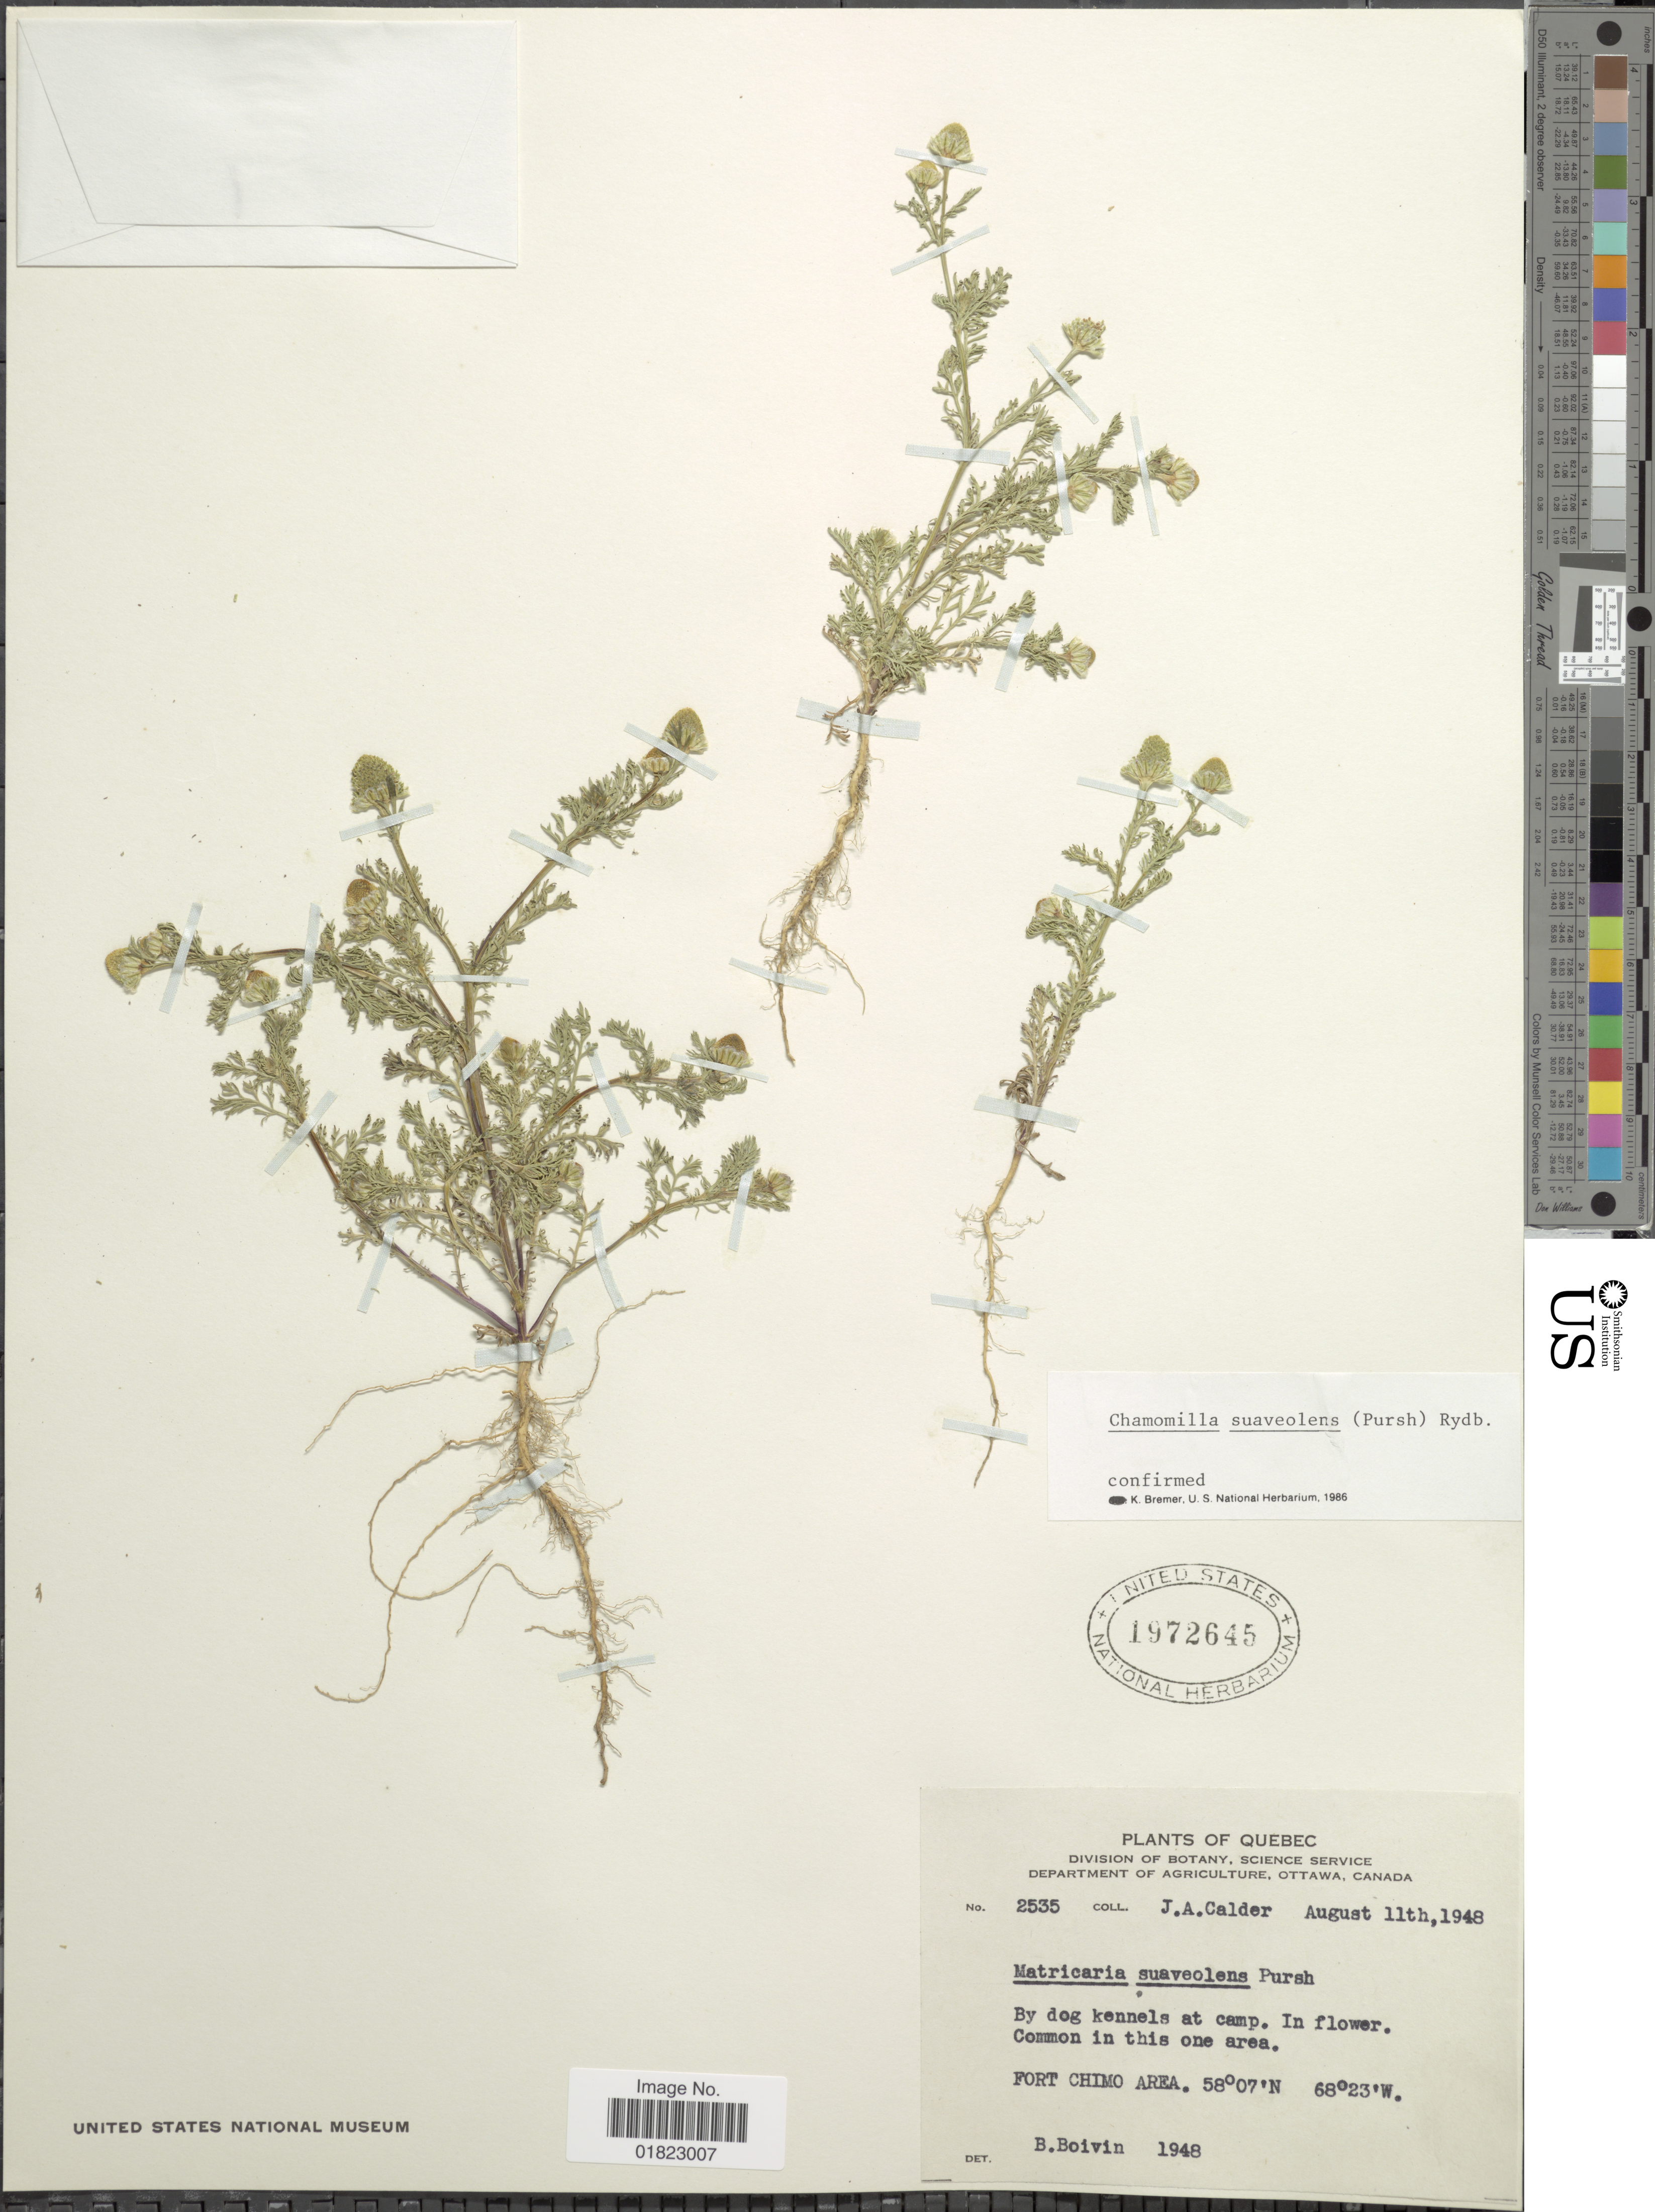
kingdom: Plantae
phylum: Tracheophyta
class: Magnoliopsida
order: Asterales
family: Asteraceae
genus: Matricaria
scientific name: Matricaria matricarioides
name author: (Less.) Porter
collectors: J. A. Calder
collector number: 2535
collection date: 1948-08-11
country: Canada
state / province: Quebec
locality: Quebec, By dog kennels at camp. Fort Chimo Area.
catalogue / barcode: US 1972645